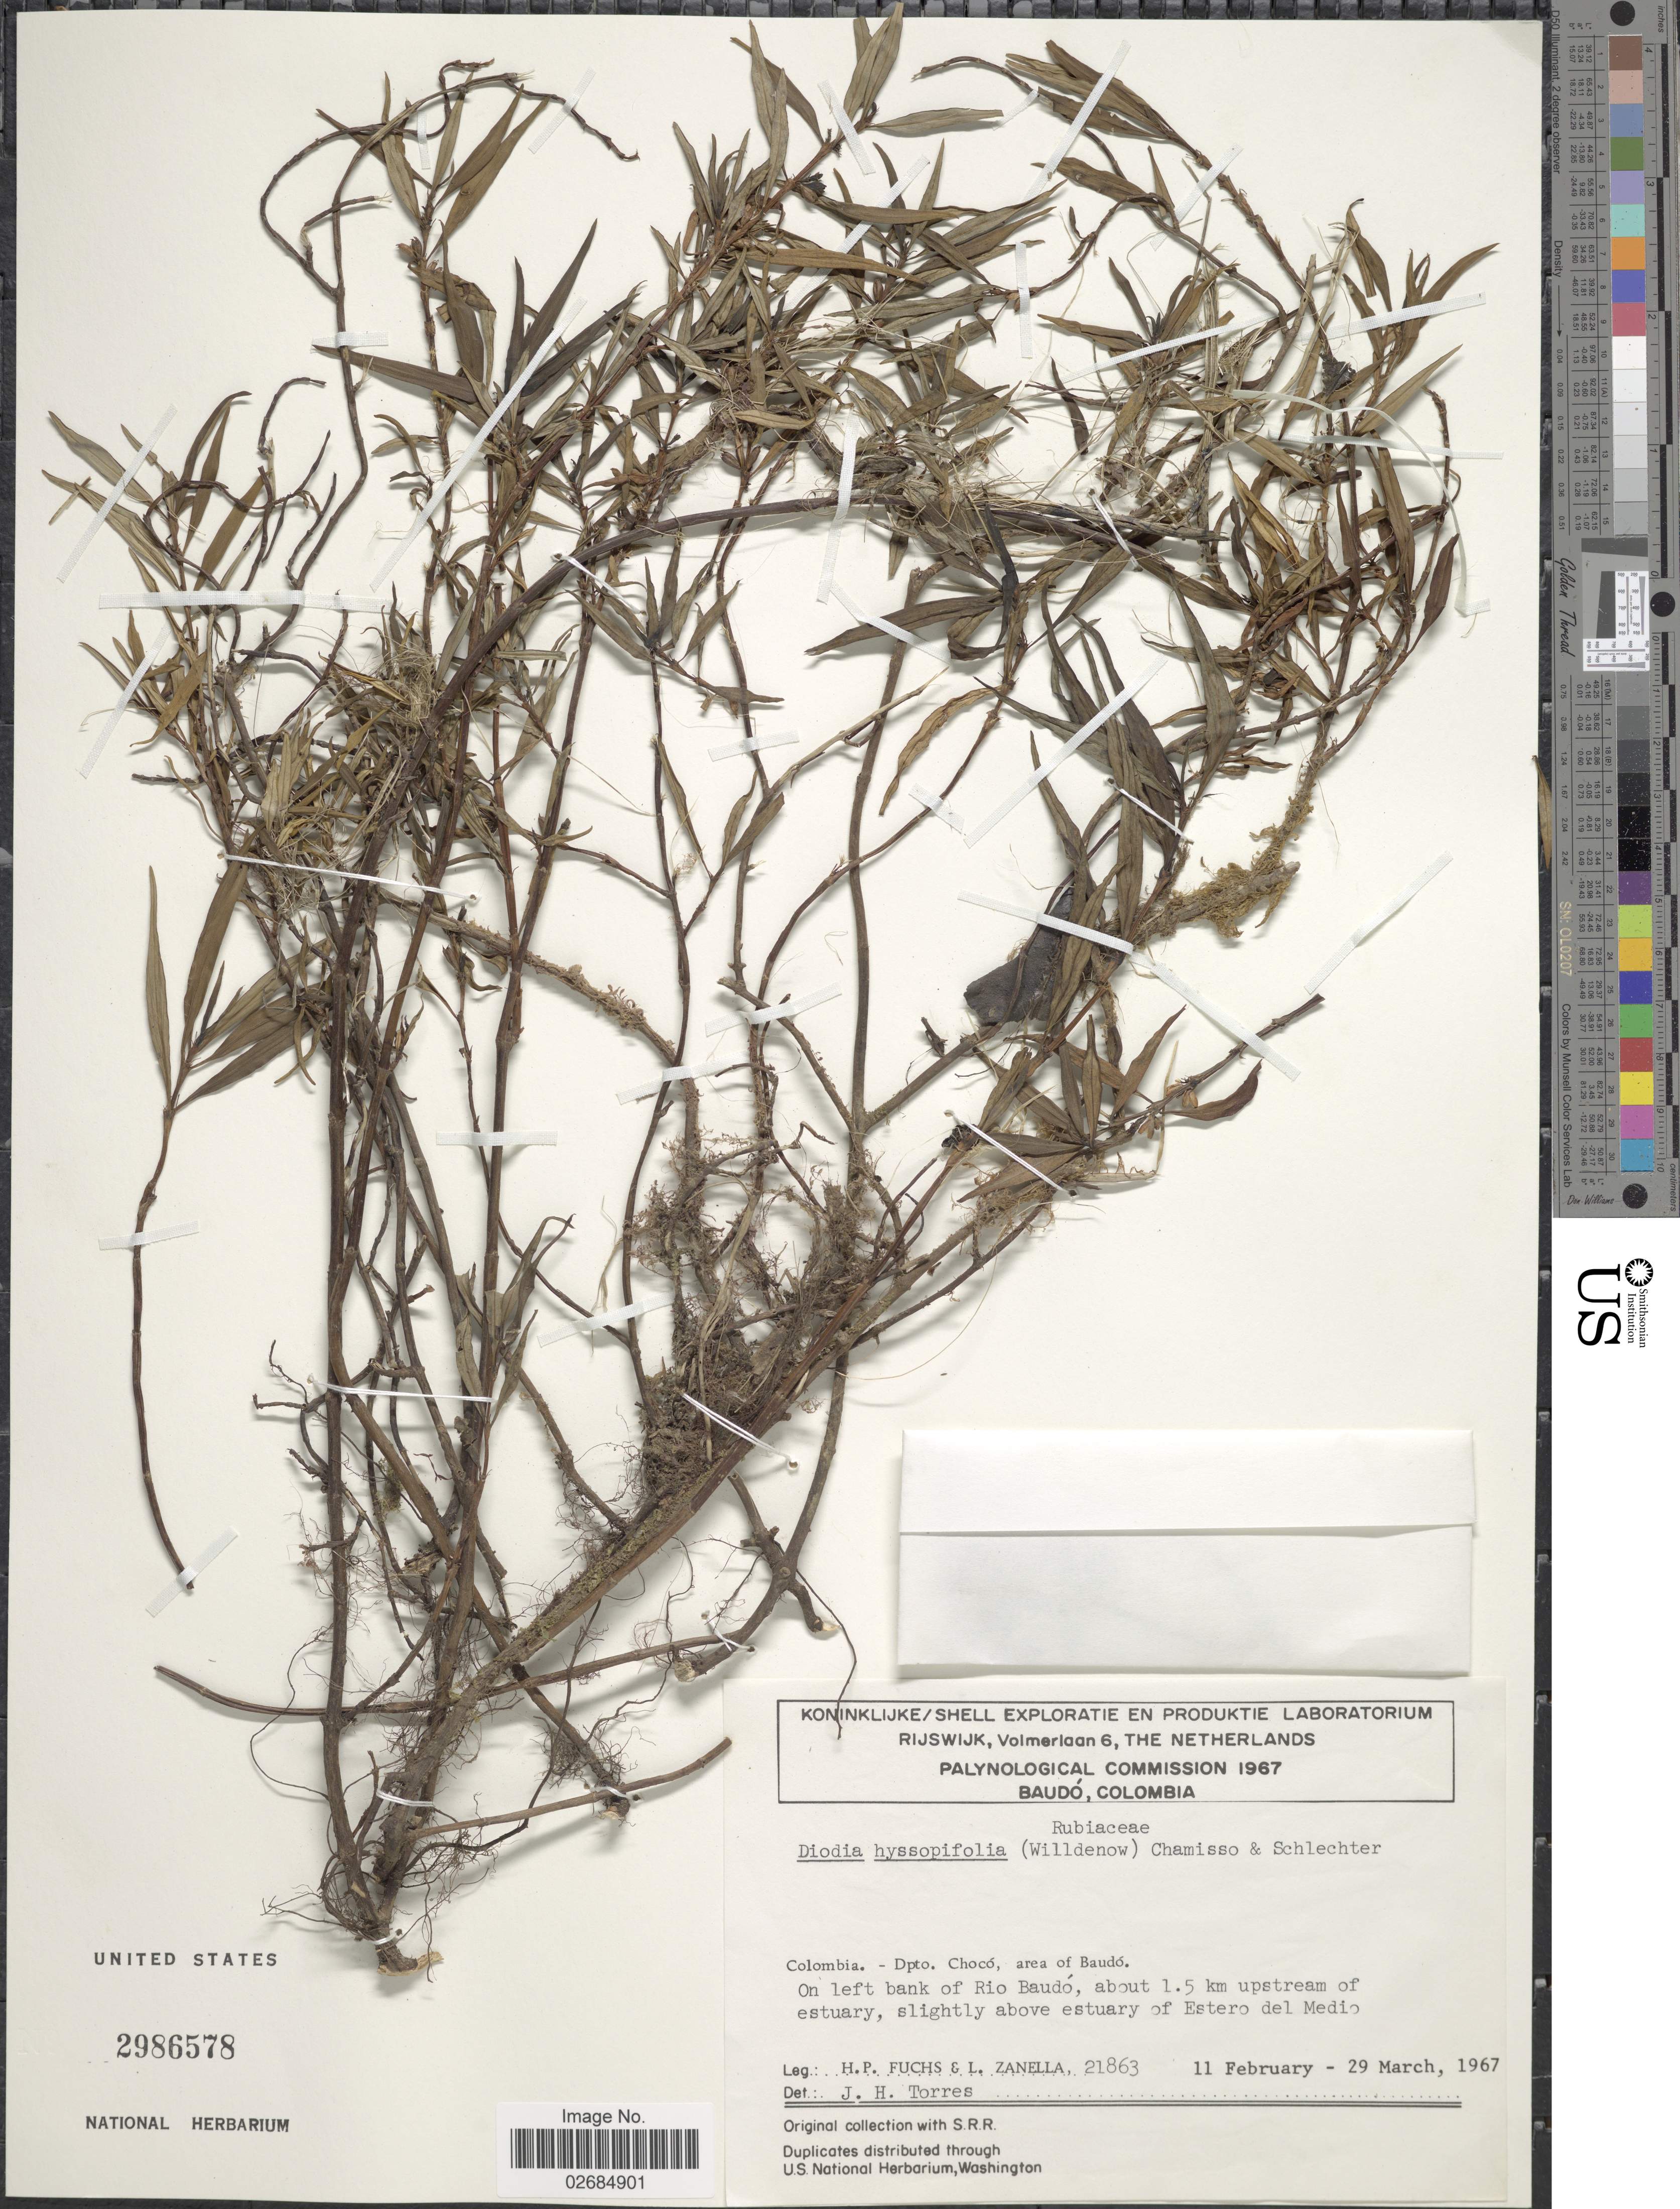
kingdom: Plantae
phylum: Tracheophyta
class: Magnoliopsida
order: Gentianales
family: Rubiaceae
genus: Diodia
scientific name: Diodia hyssopifolia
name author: (Willd. ex Roem. & Schult.) Cham. & Schltdl.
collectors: H. P. Fuchs & L. Zanella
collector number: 21863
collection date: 1967-02-11/1967-03-29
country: Colombia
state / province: Chocó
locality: Area of Baudó. On left bank of Rio Baudó, about 1.5 km upstream of estuary, slightly above estuary of Estero del Medio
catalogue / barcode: US 2986578